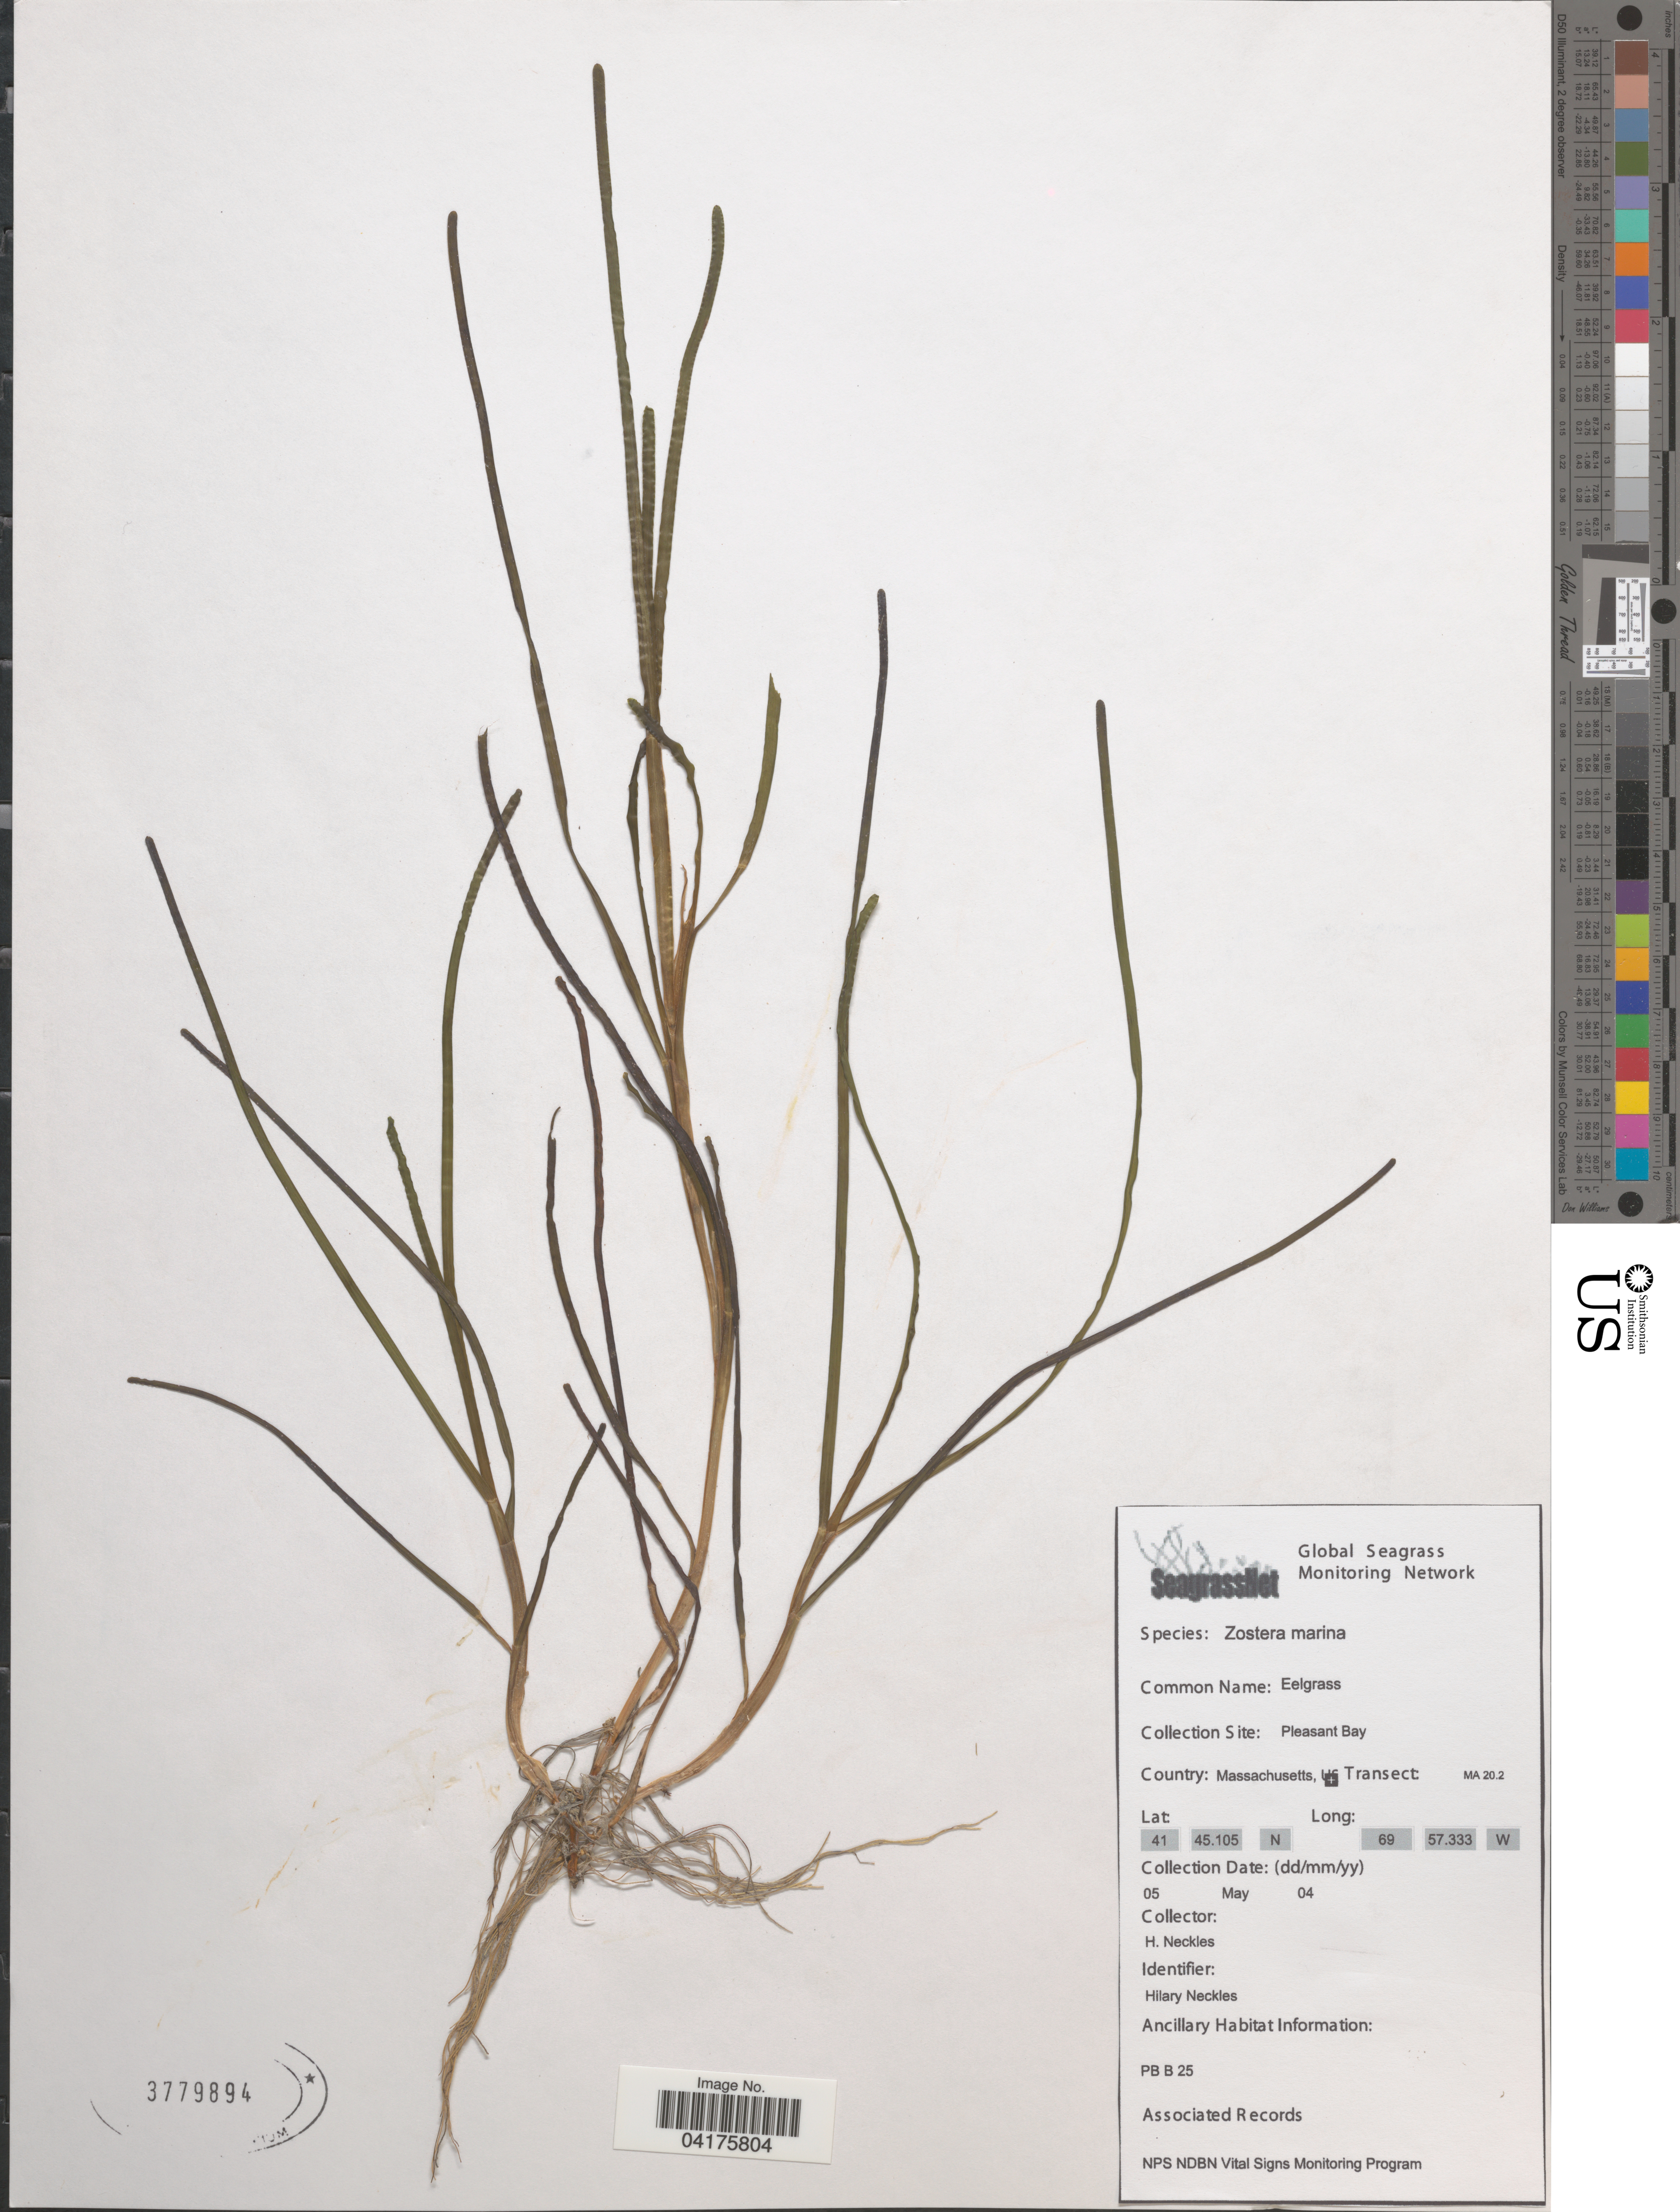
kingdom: Plantae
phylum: Tracheophyta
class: Liliopsida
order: Alismatales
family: Zosteraceae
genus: Zostera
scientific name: Zostera marina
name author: L.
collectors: H. Neckles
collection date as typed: Transcribed d/m/y: 5/5/4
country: United States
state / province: Massachusetts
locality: Pleasant Bay.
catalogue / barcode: US 3779894